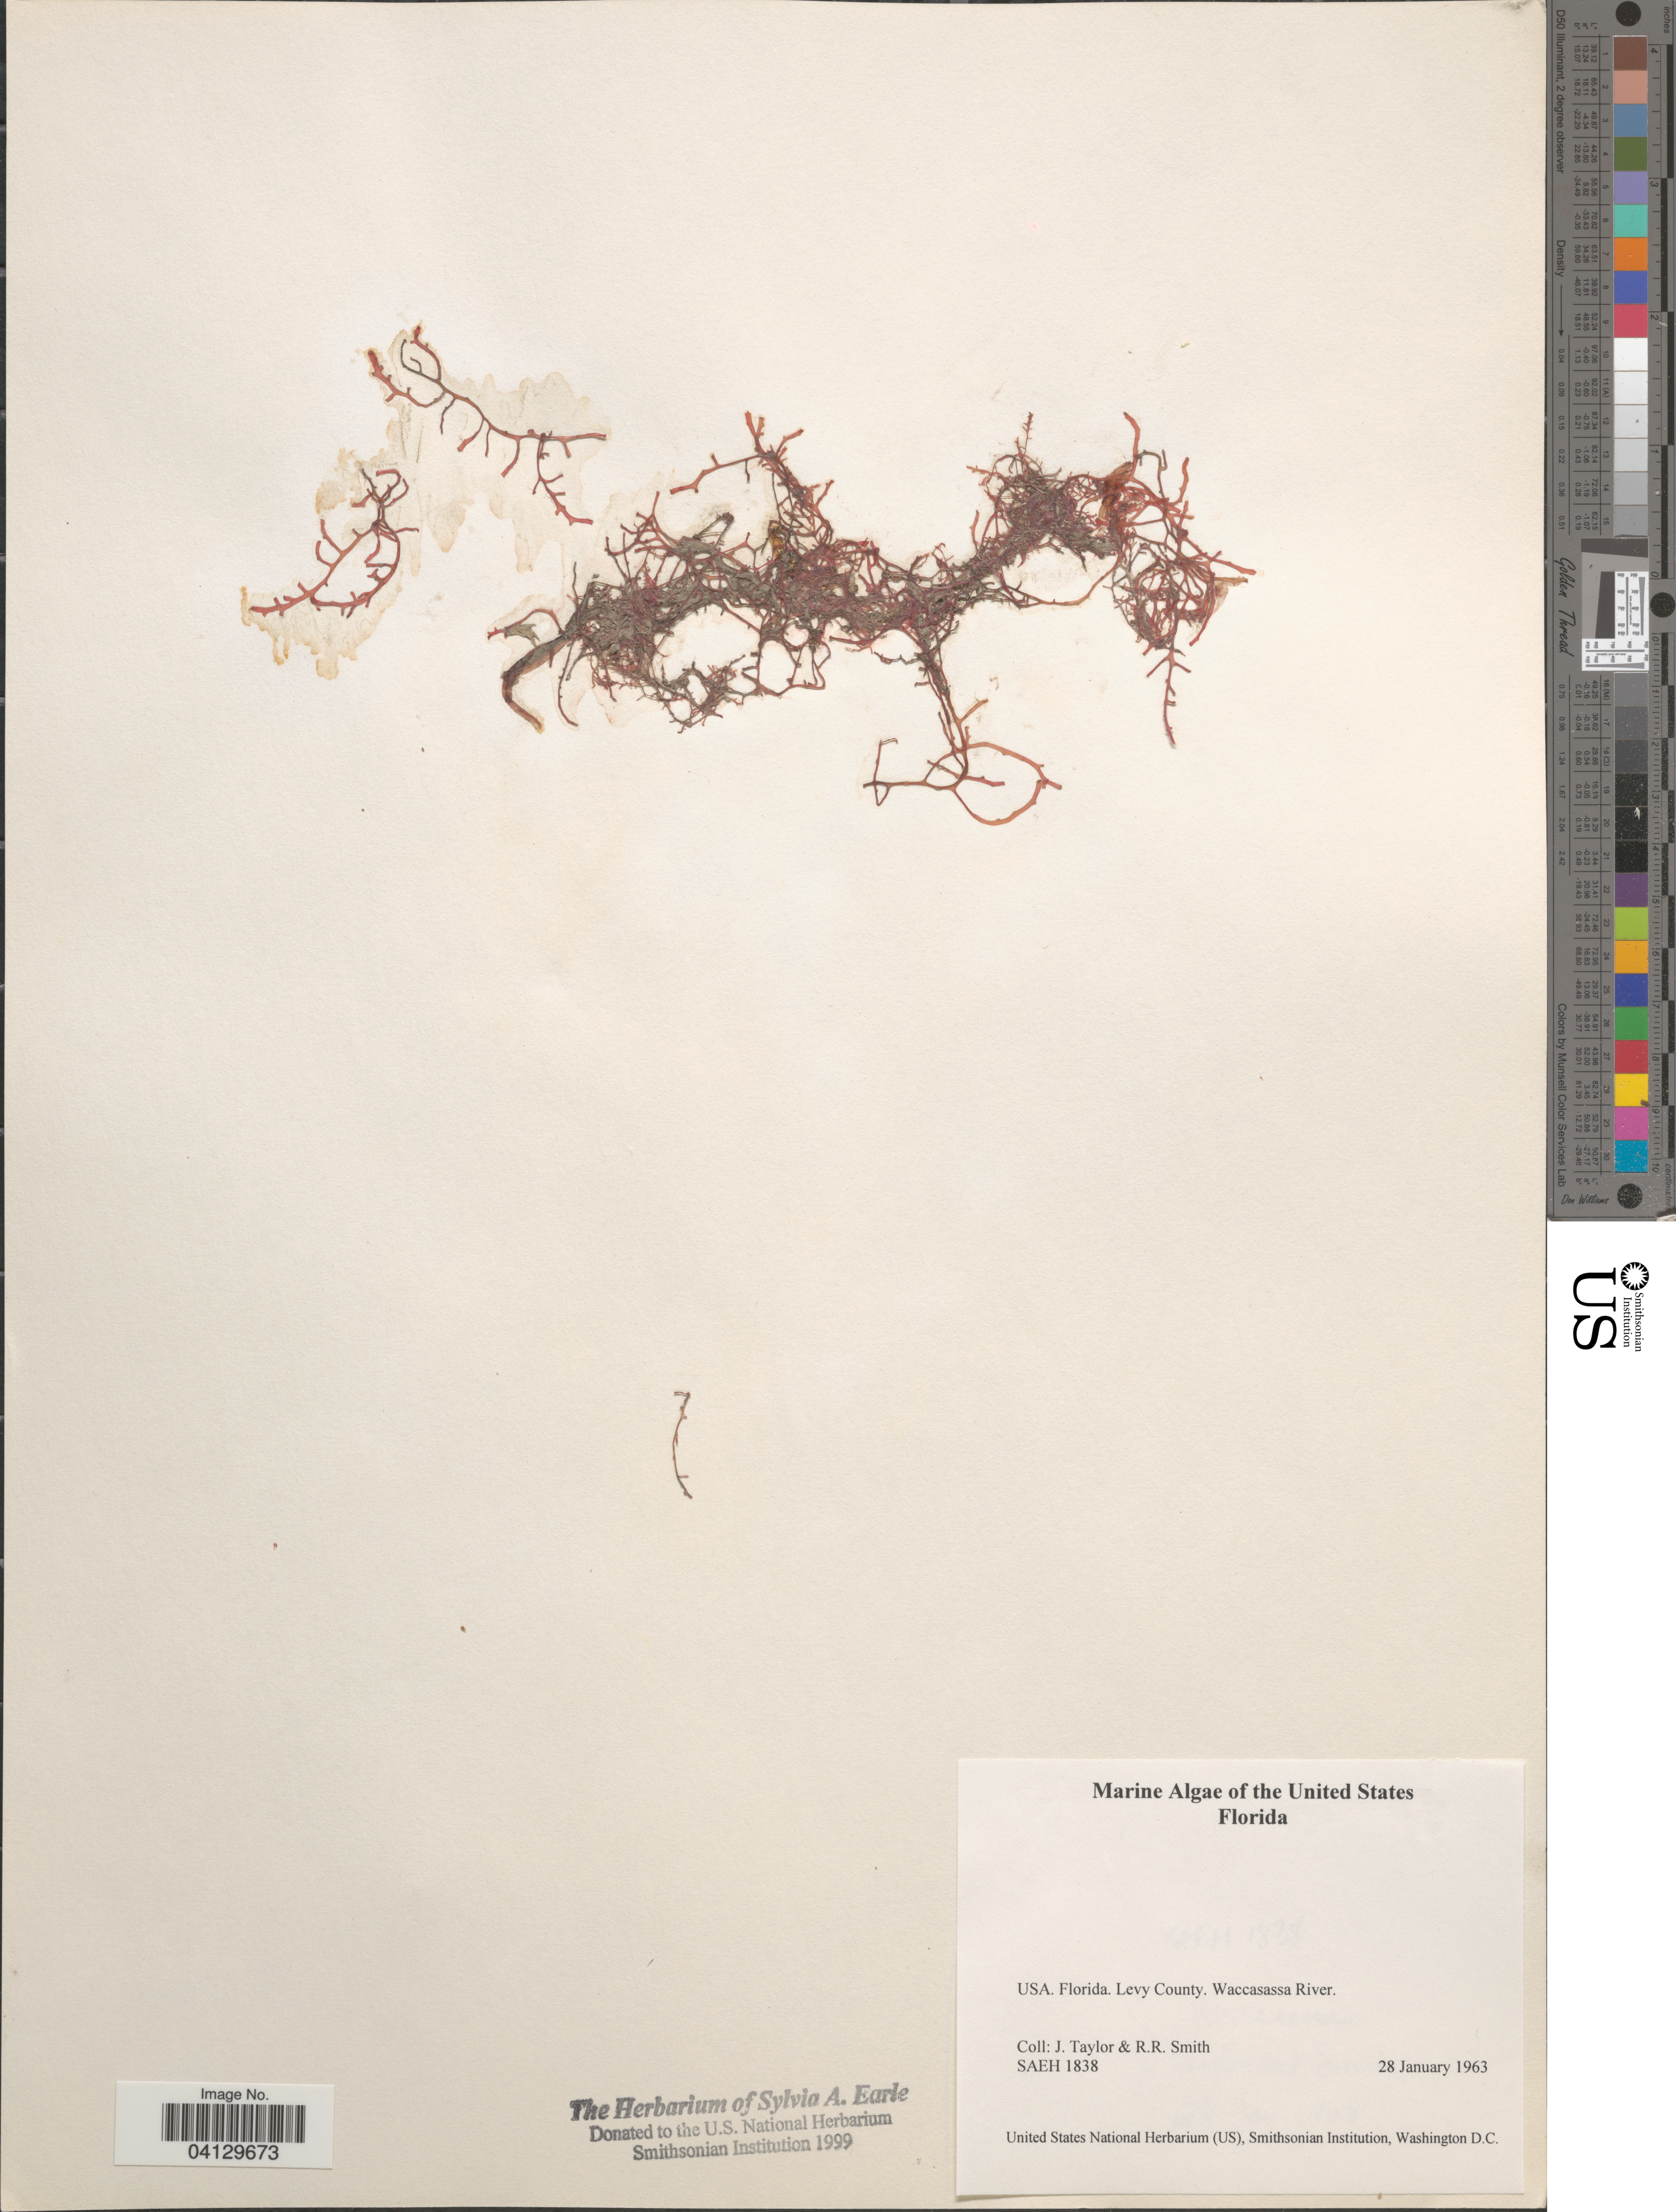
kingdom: Plantae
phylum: Rhodophyta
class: Florideophyceae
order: Corallinales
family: Corallinaceae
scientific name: Crustose Coralline Algae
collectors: J. Taylor & R. Smith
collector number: SAEH1838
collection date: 1963-01-28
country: United States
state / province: Florida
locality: Levy County. Waccasassa River.